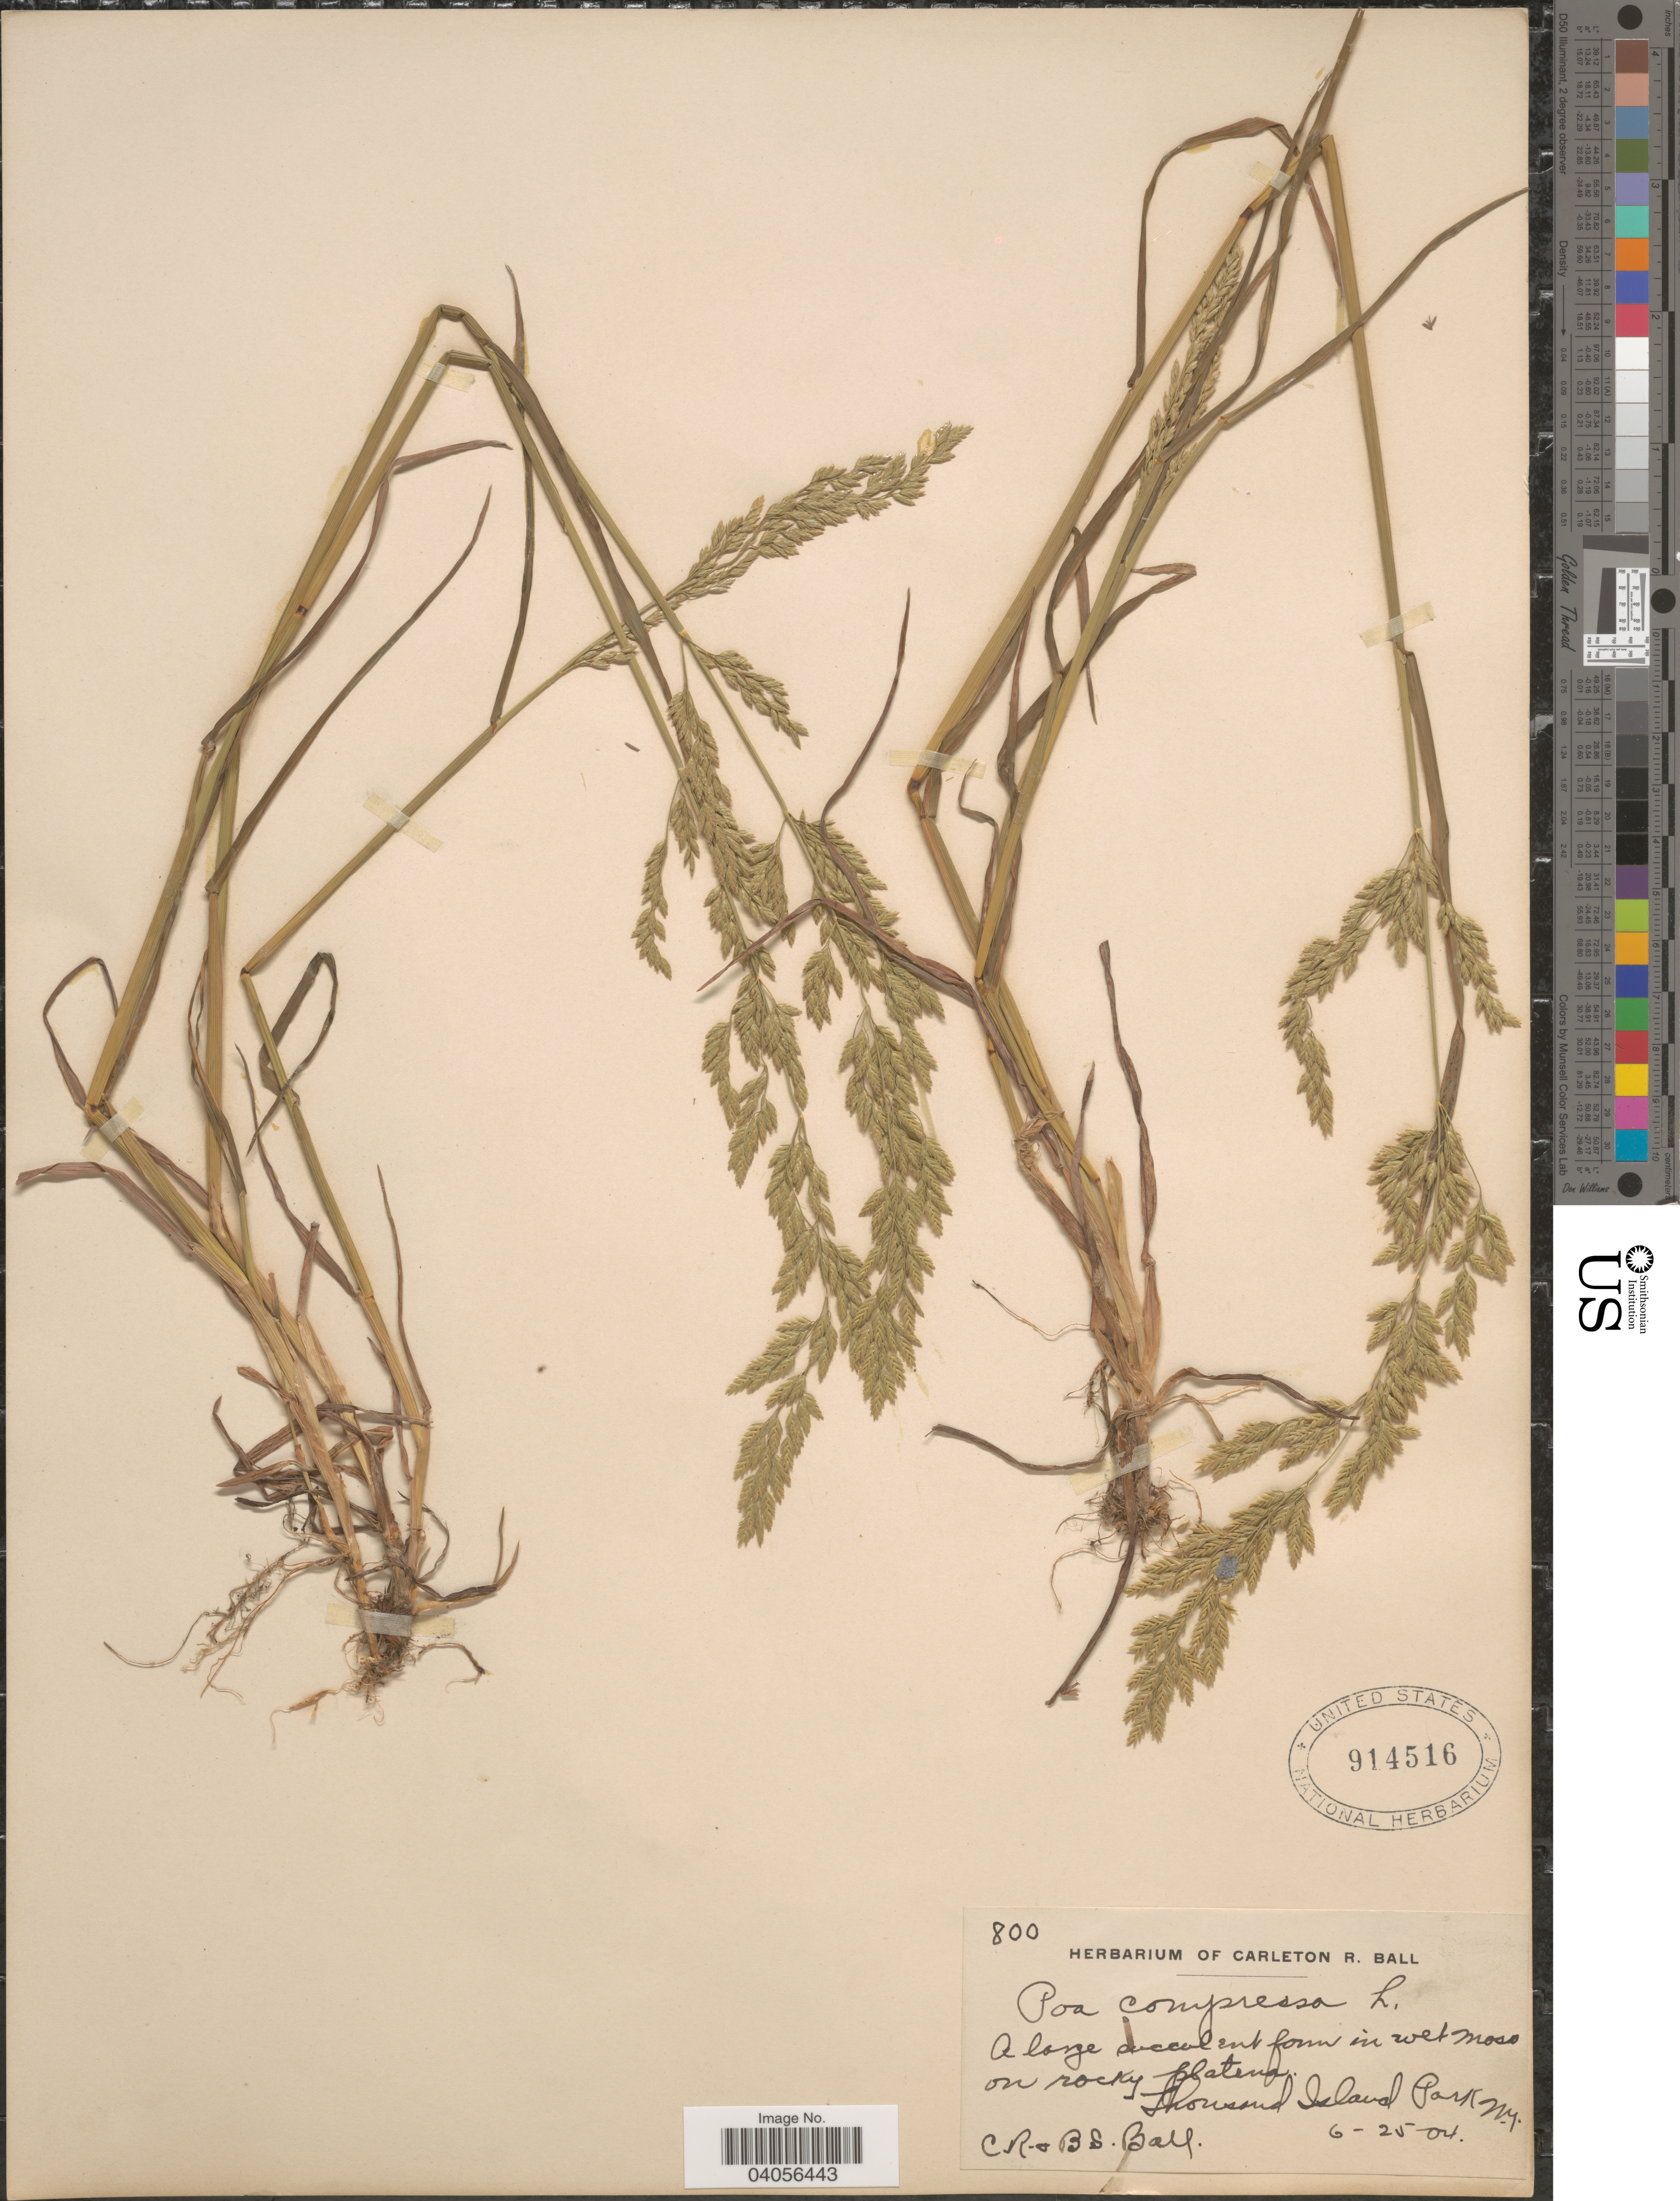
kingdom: Plantae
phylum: Tracheophyta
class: Liliopsida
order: Poales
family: Poaceae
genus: Poa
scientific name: Poa compressa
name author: L.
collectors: C. R. Ball & B. S. Ball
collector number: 800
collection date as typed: Transcribed d/m/y: 25/6/4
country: United States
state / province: New York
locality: Thousand Island Park.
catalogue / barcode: US 914516